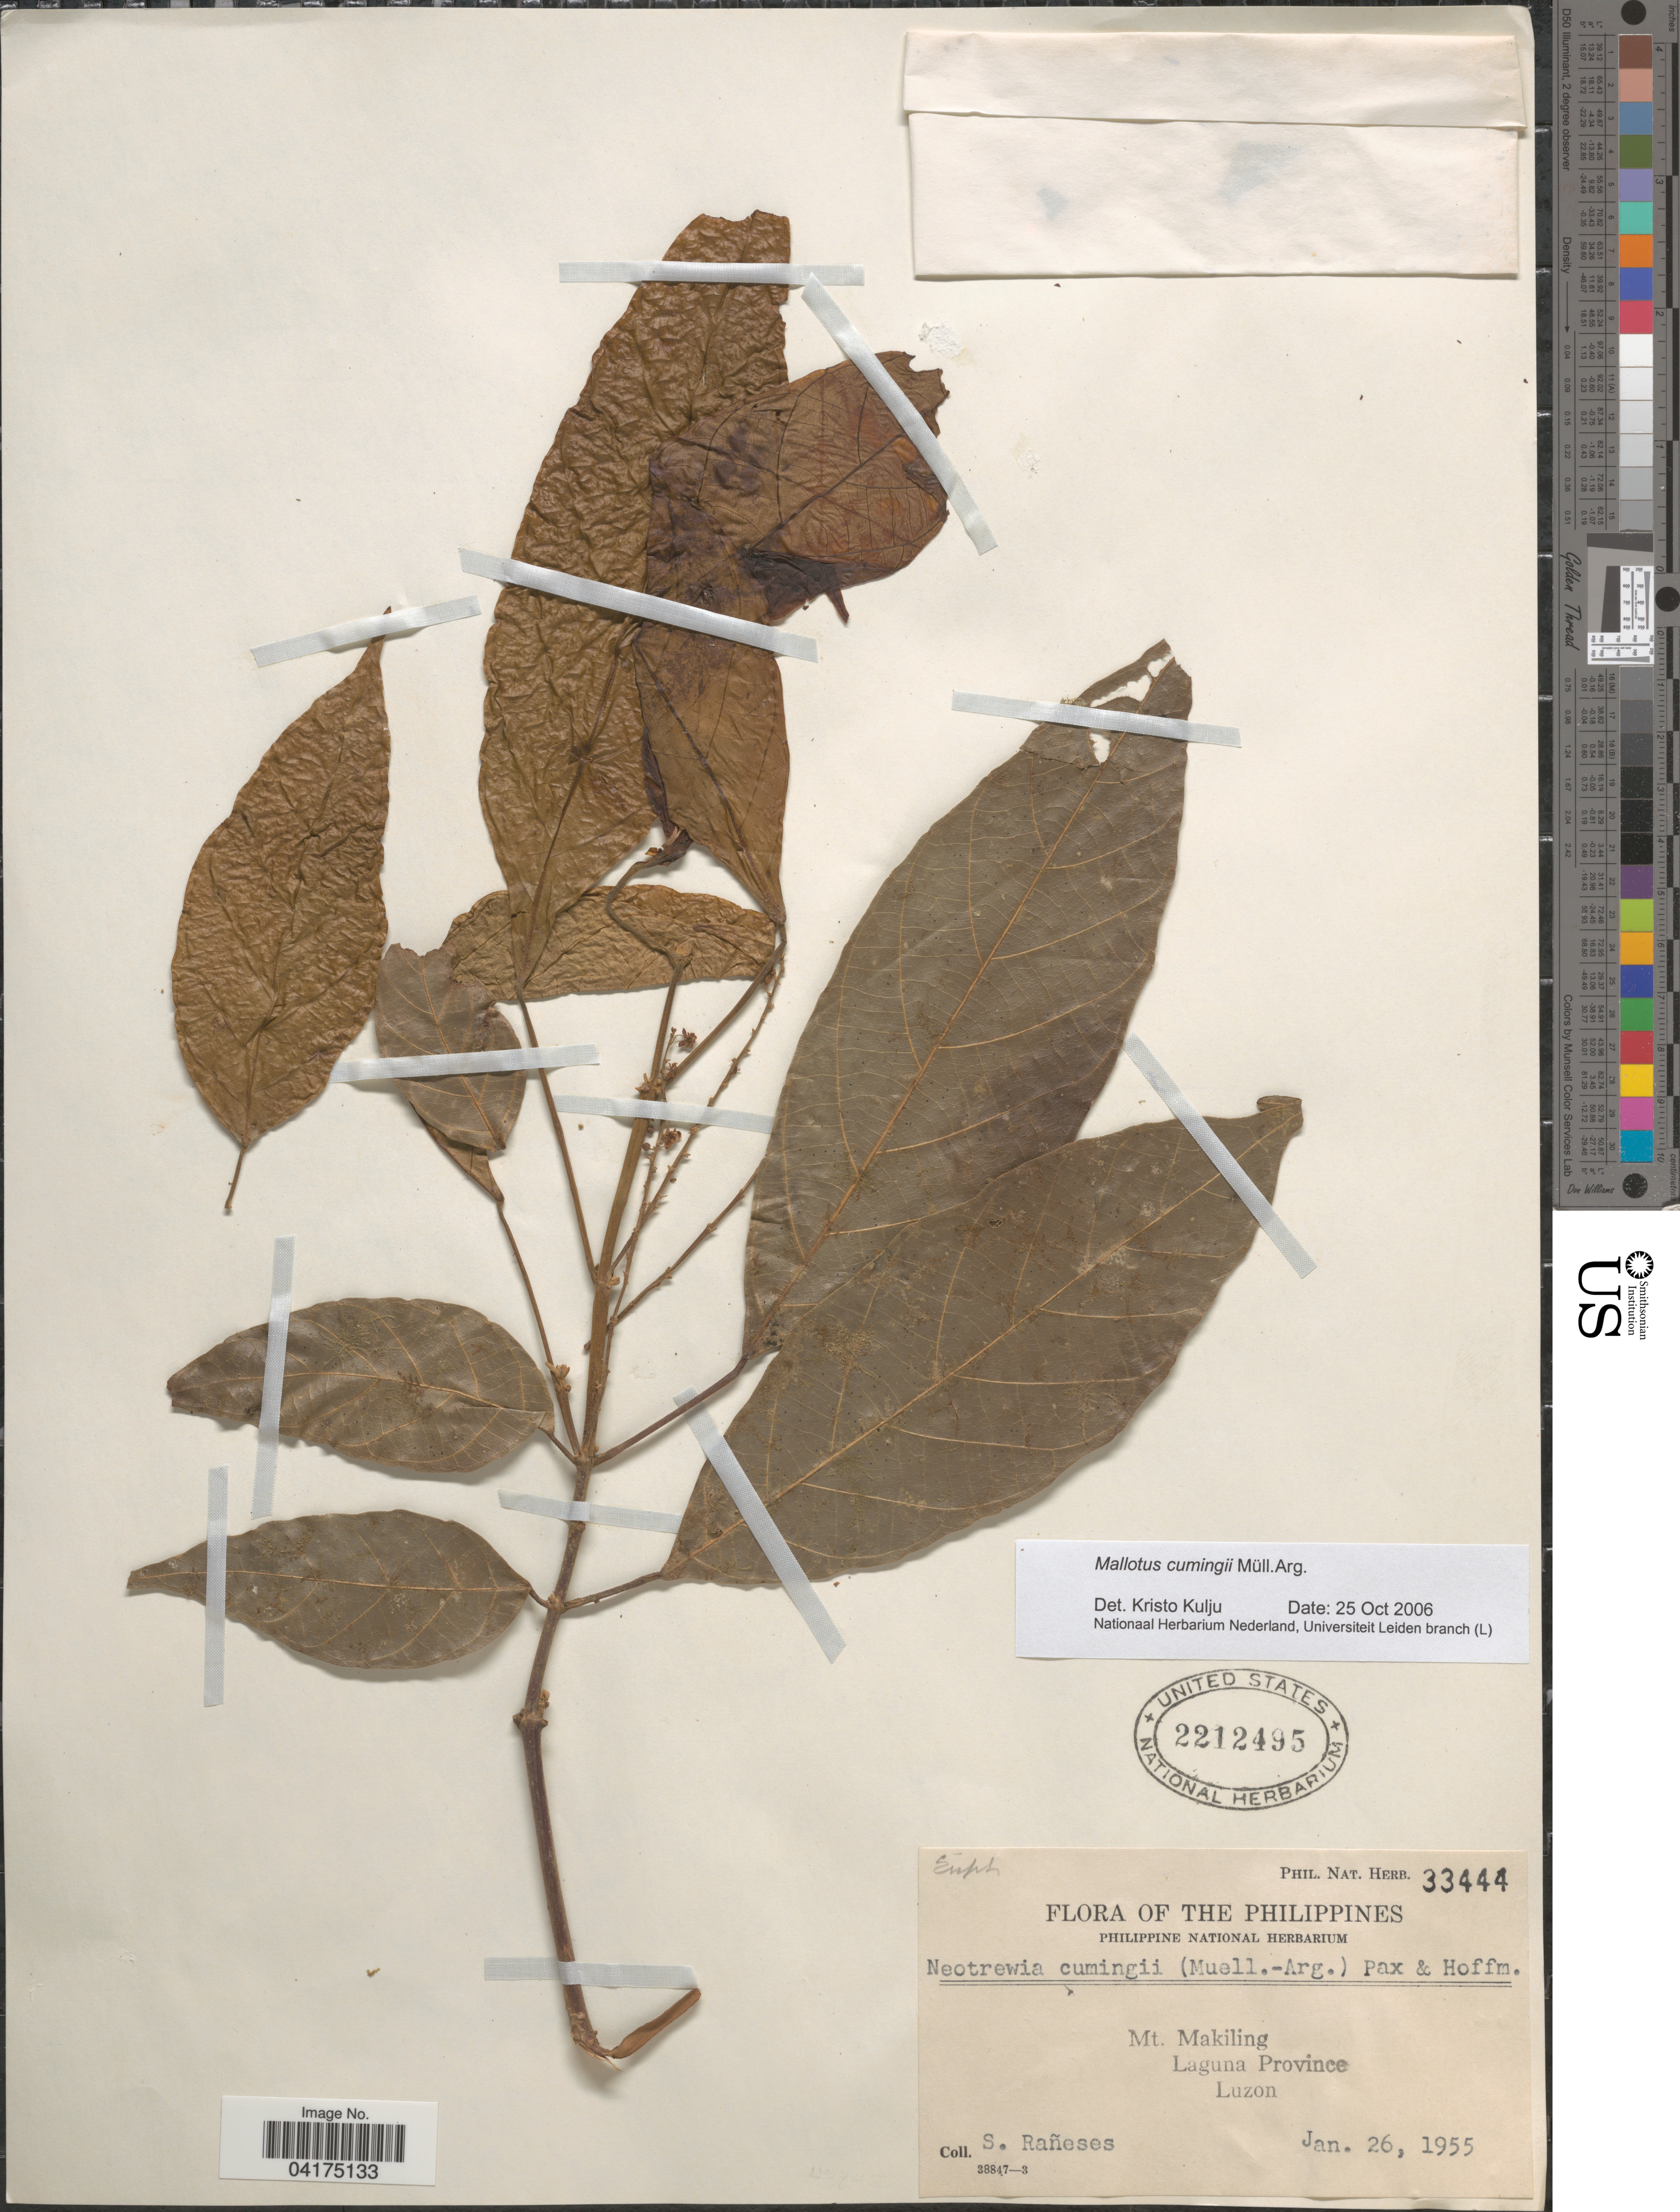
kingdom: Plantae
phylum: Tracheophyta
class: Magnoliopsida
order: Malpighiales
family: Euphorbiaceae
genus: Mallotus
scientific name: Mallotus cumingii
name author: Müll. Arg.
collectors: S. Rañeses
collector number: Phil. Nat. Herb. 33444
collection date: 1955-01-26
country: Philippines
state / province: Calabarzon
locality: Mt. Makiling. Laguna Province. Luzon.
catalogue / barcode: US 2212495